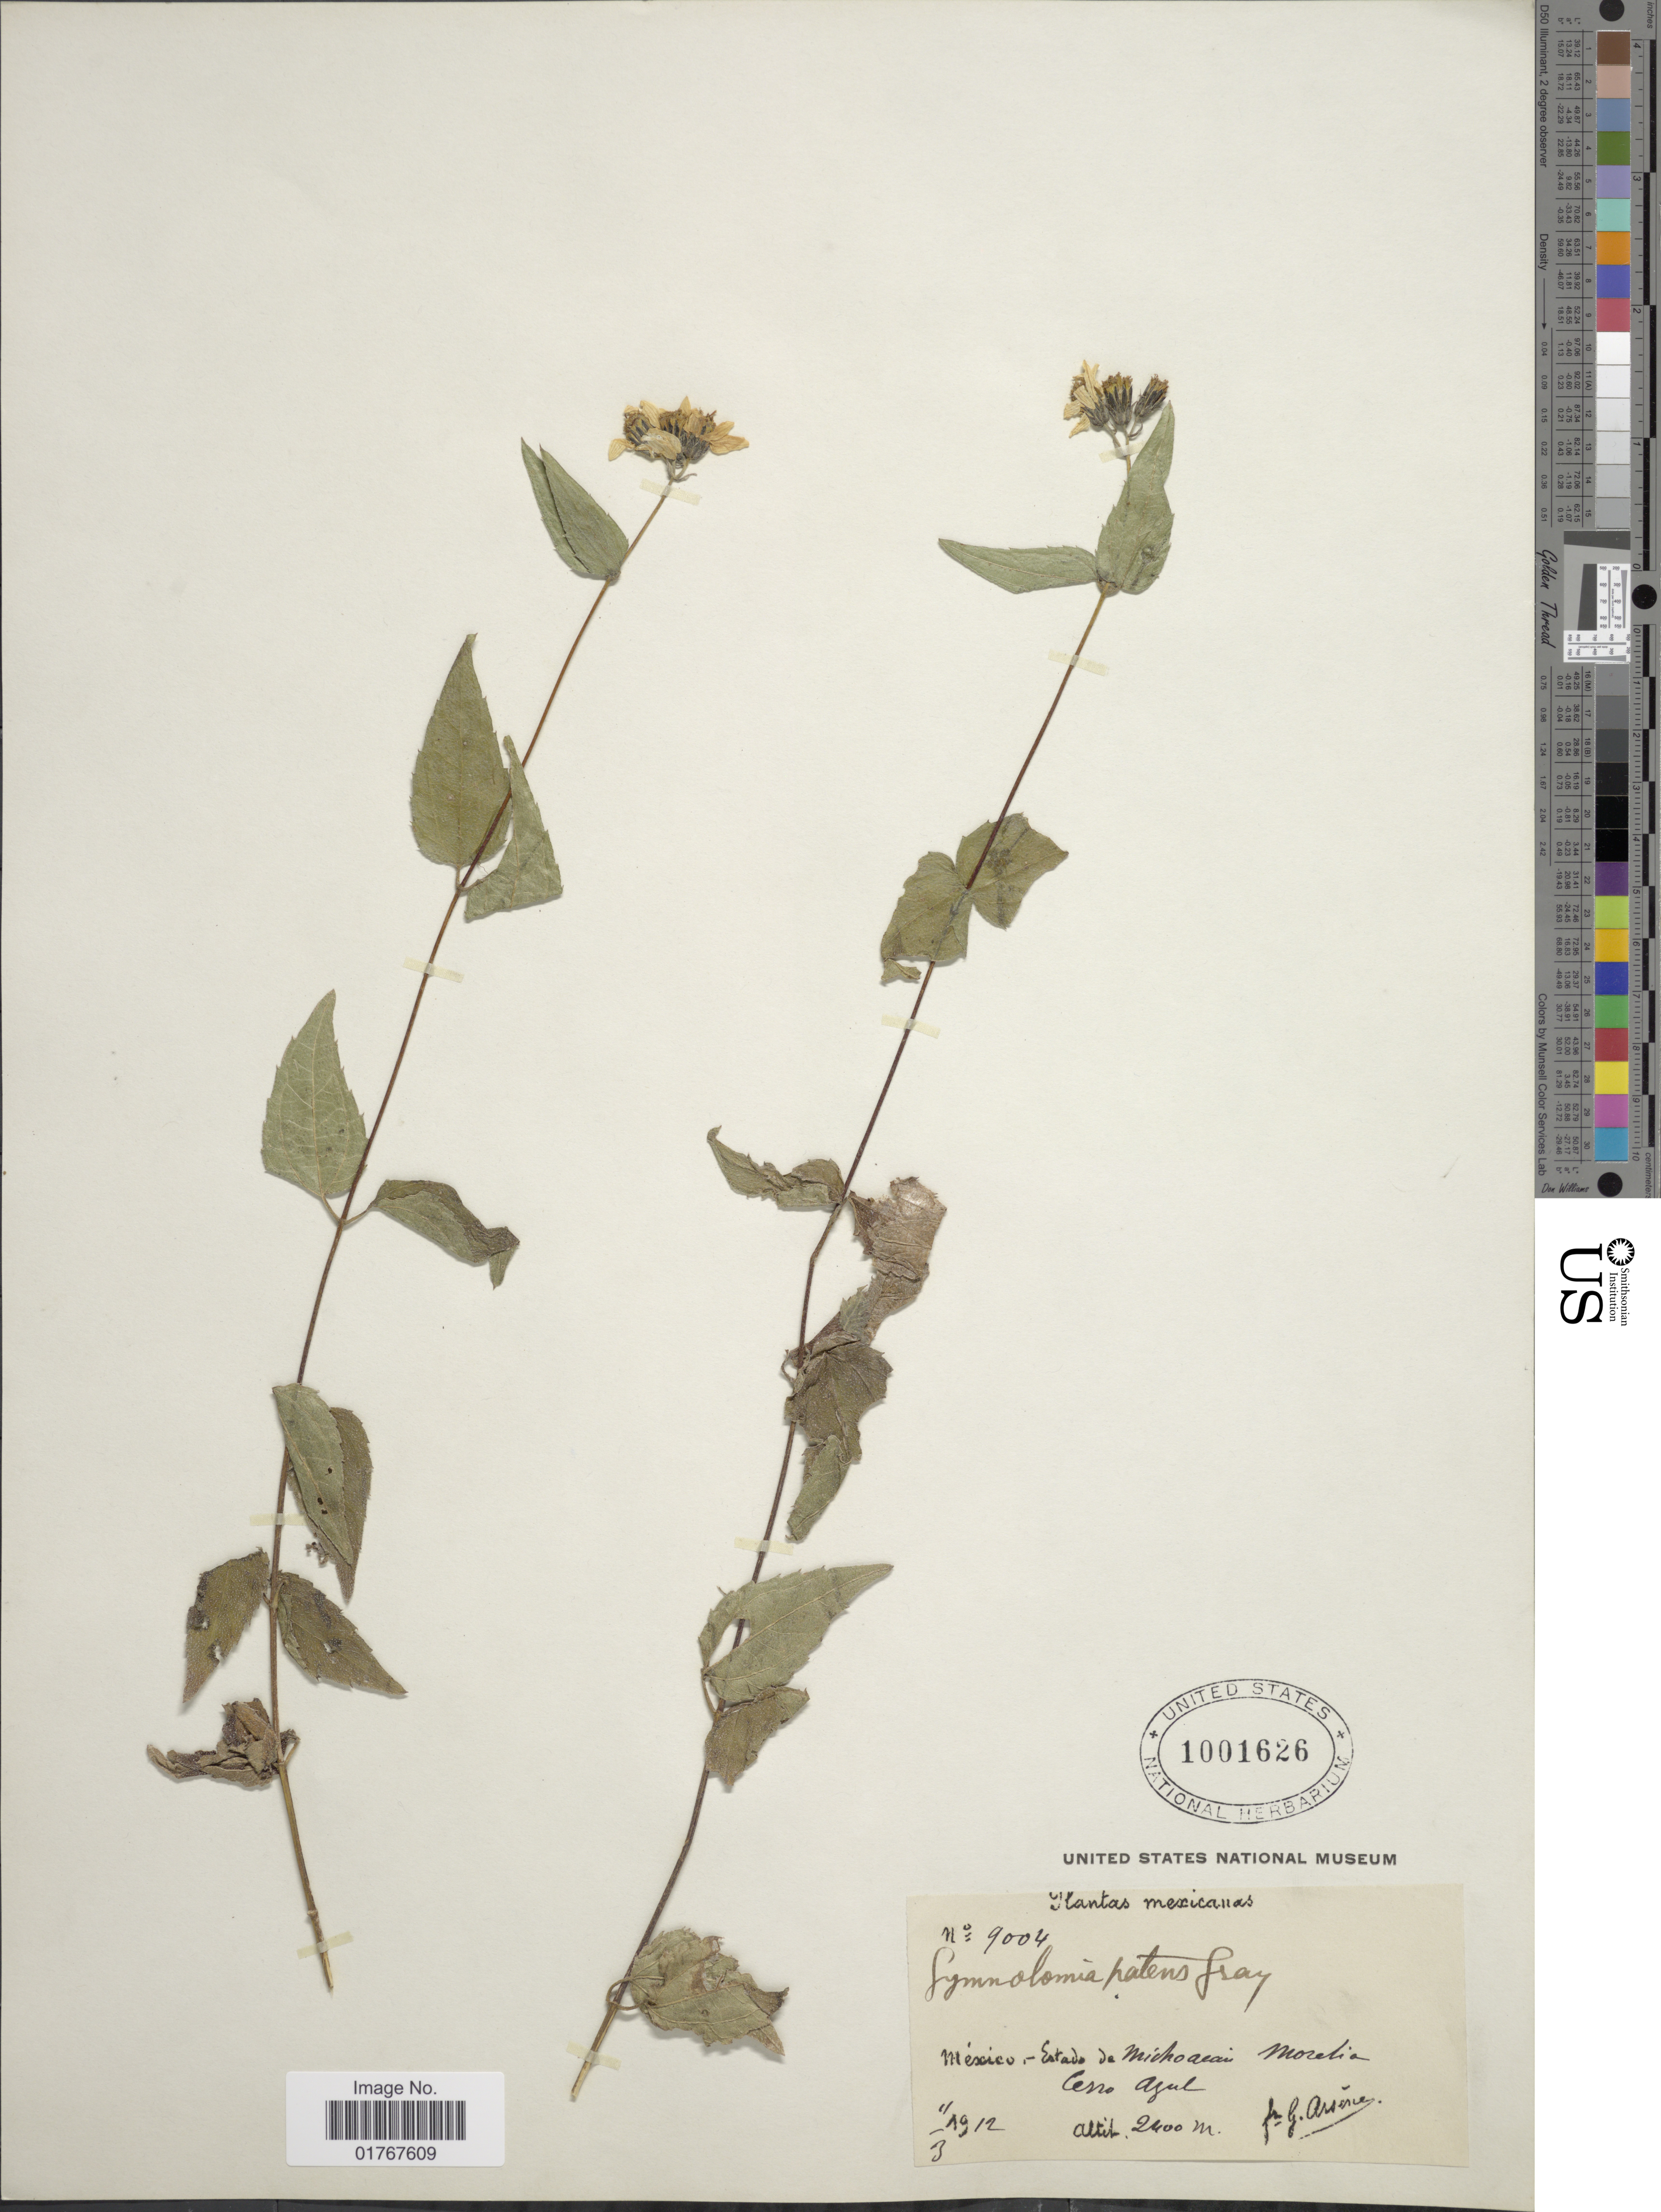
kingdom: Plantae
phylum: Tracheophyta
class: Magnoliopsida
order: Asterales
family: Asteraceae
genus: Viguiera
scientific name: Viguiera cordata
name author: (Hook. & Arn.) D'Arcy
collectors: Bro. G. Arsène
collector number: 9004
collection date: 1912-03-11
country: Mexico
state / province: Michoacán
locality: Morelia, Cerro Azul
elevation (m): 2400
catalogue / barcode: US 1001626